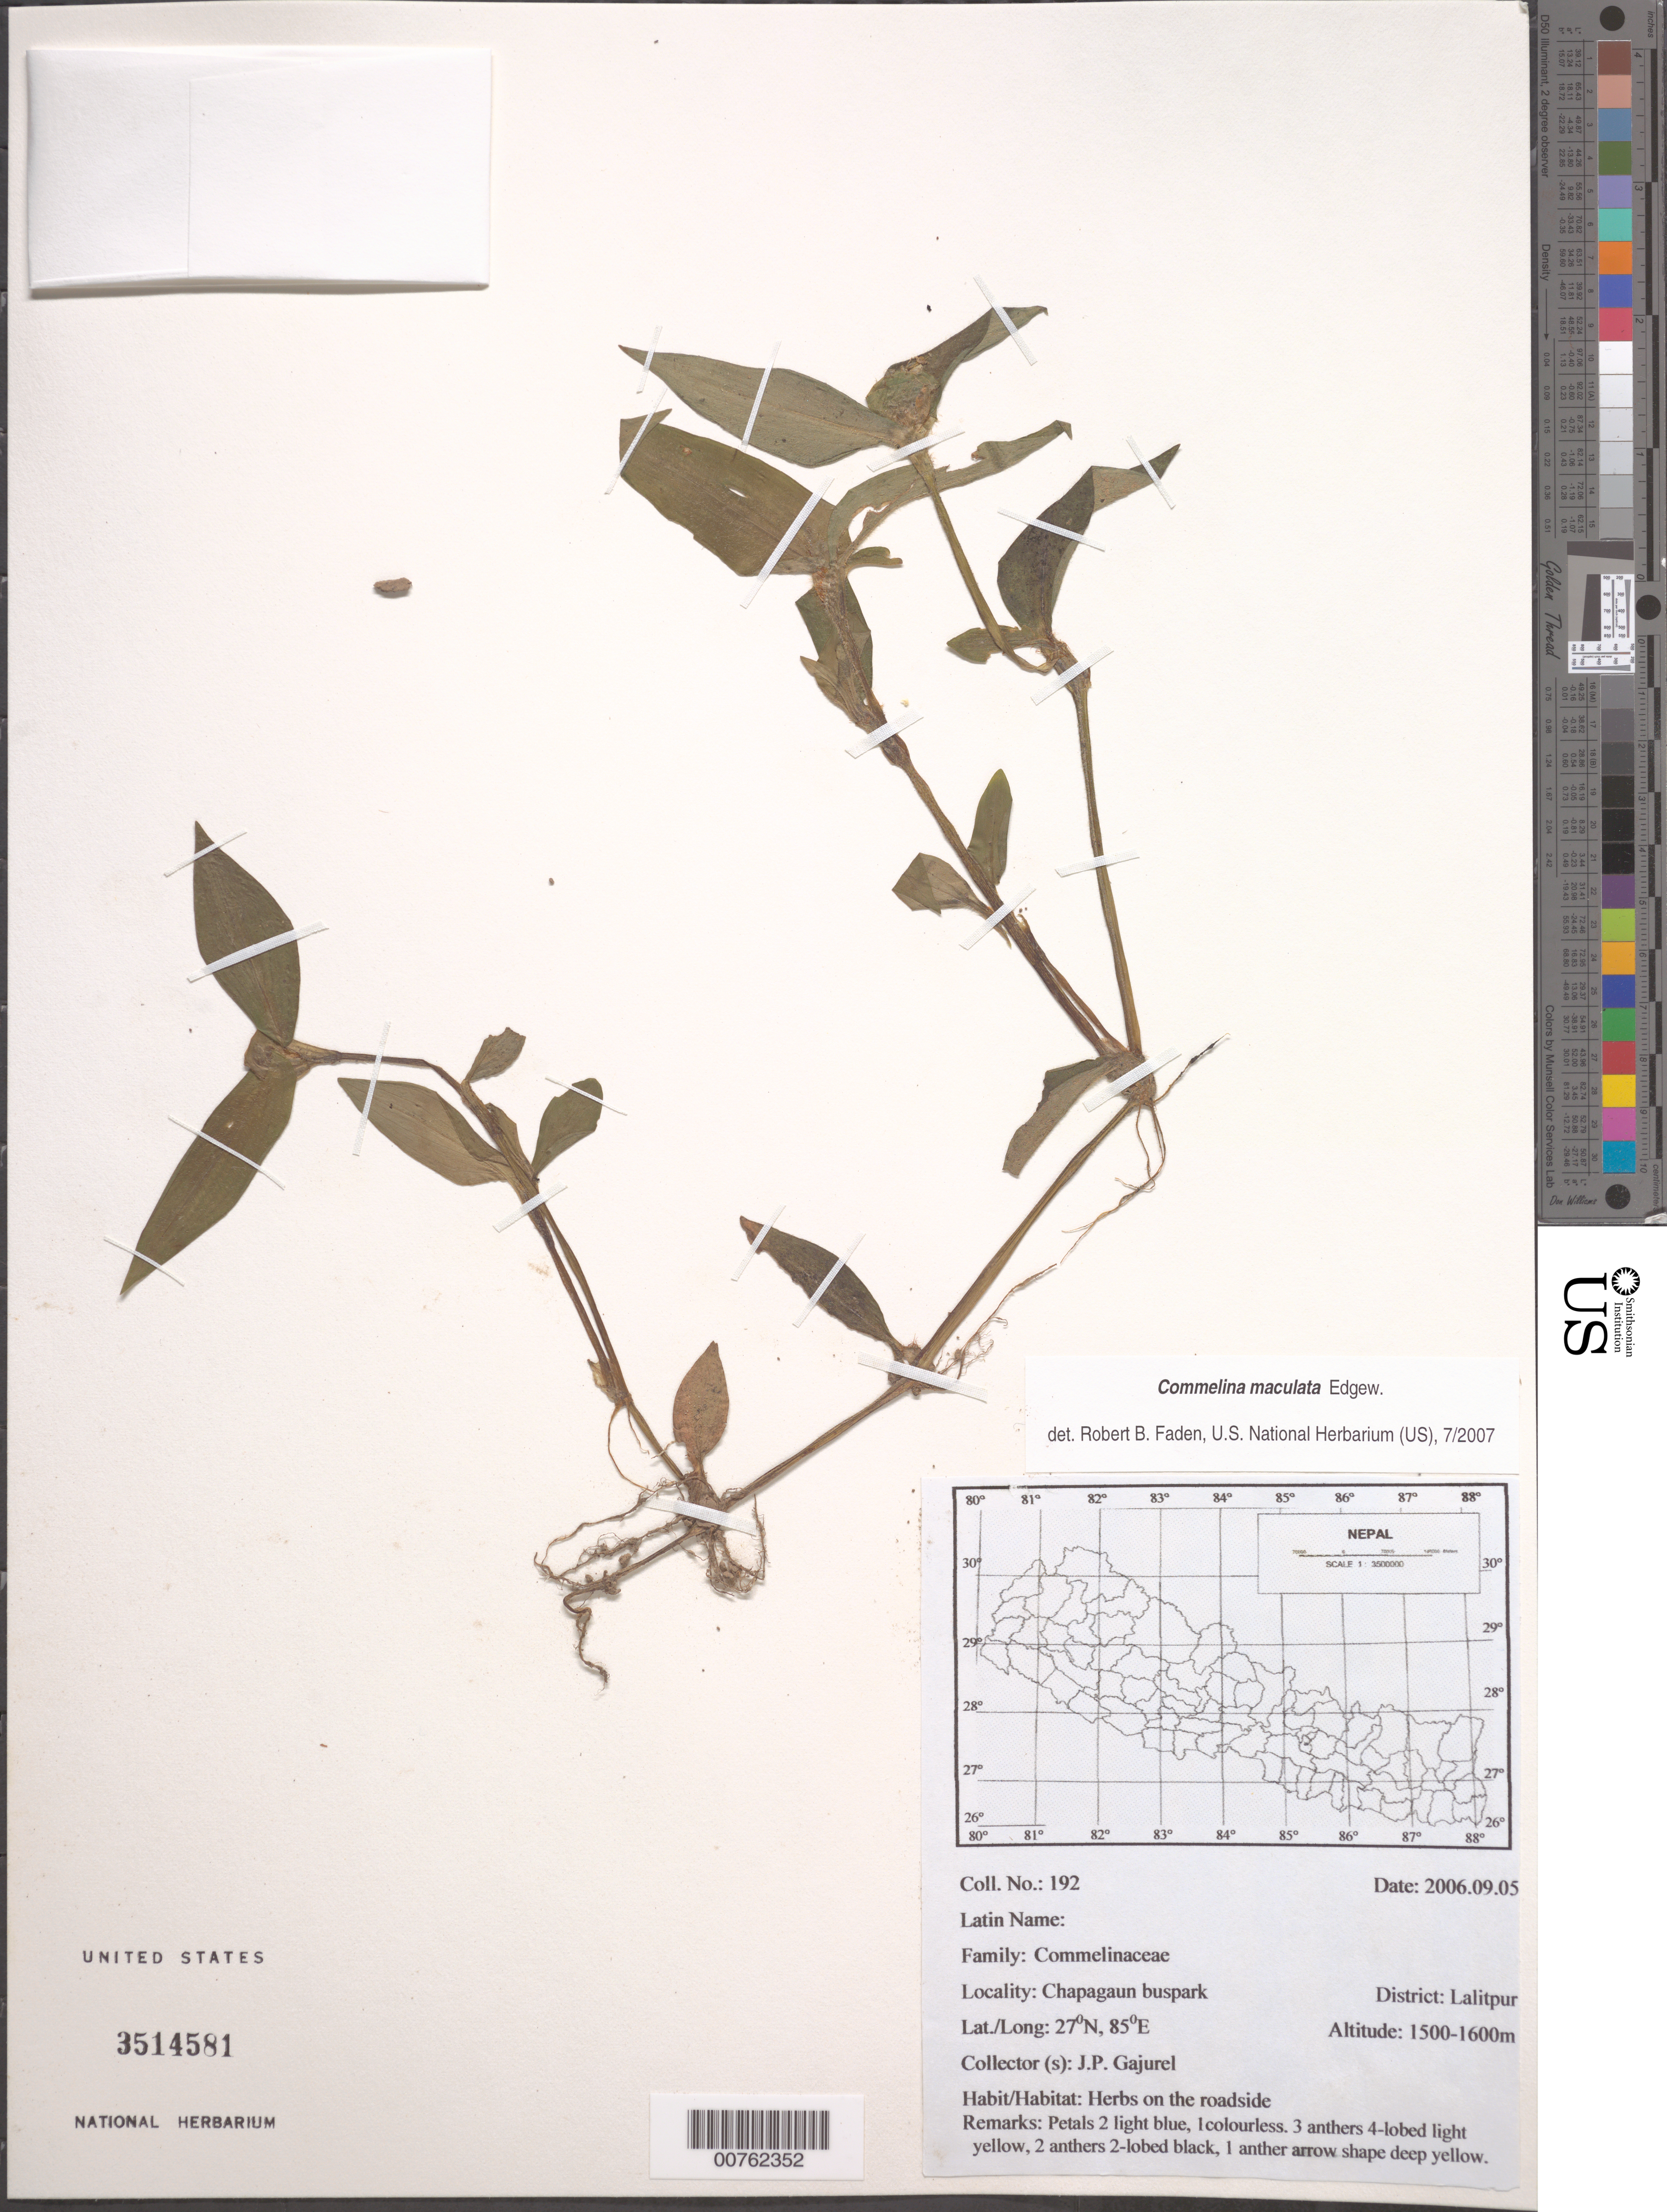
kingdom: Plantae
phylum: Tracheophyta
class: Liliopsida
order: Commelinales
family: Commelinaceae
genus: Commelina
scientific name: Commelina maculata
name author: Edgew.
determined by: Faden, Robert B., (US), Smithsonian Institution - National Museum of Natural History (UNITED STATES)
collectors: J. Gajurel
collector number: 192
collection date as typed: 05 Sep 2006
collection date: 2006-09-05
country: Nepal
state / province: Bagmati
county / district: Lalitpur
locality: Chapagaun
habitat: Herbs on the roadside.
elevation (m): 1500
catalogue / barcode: US 3514581